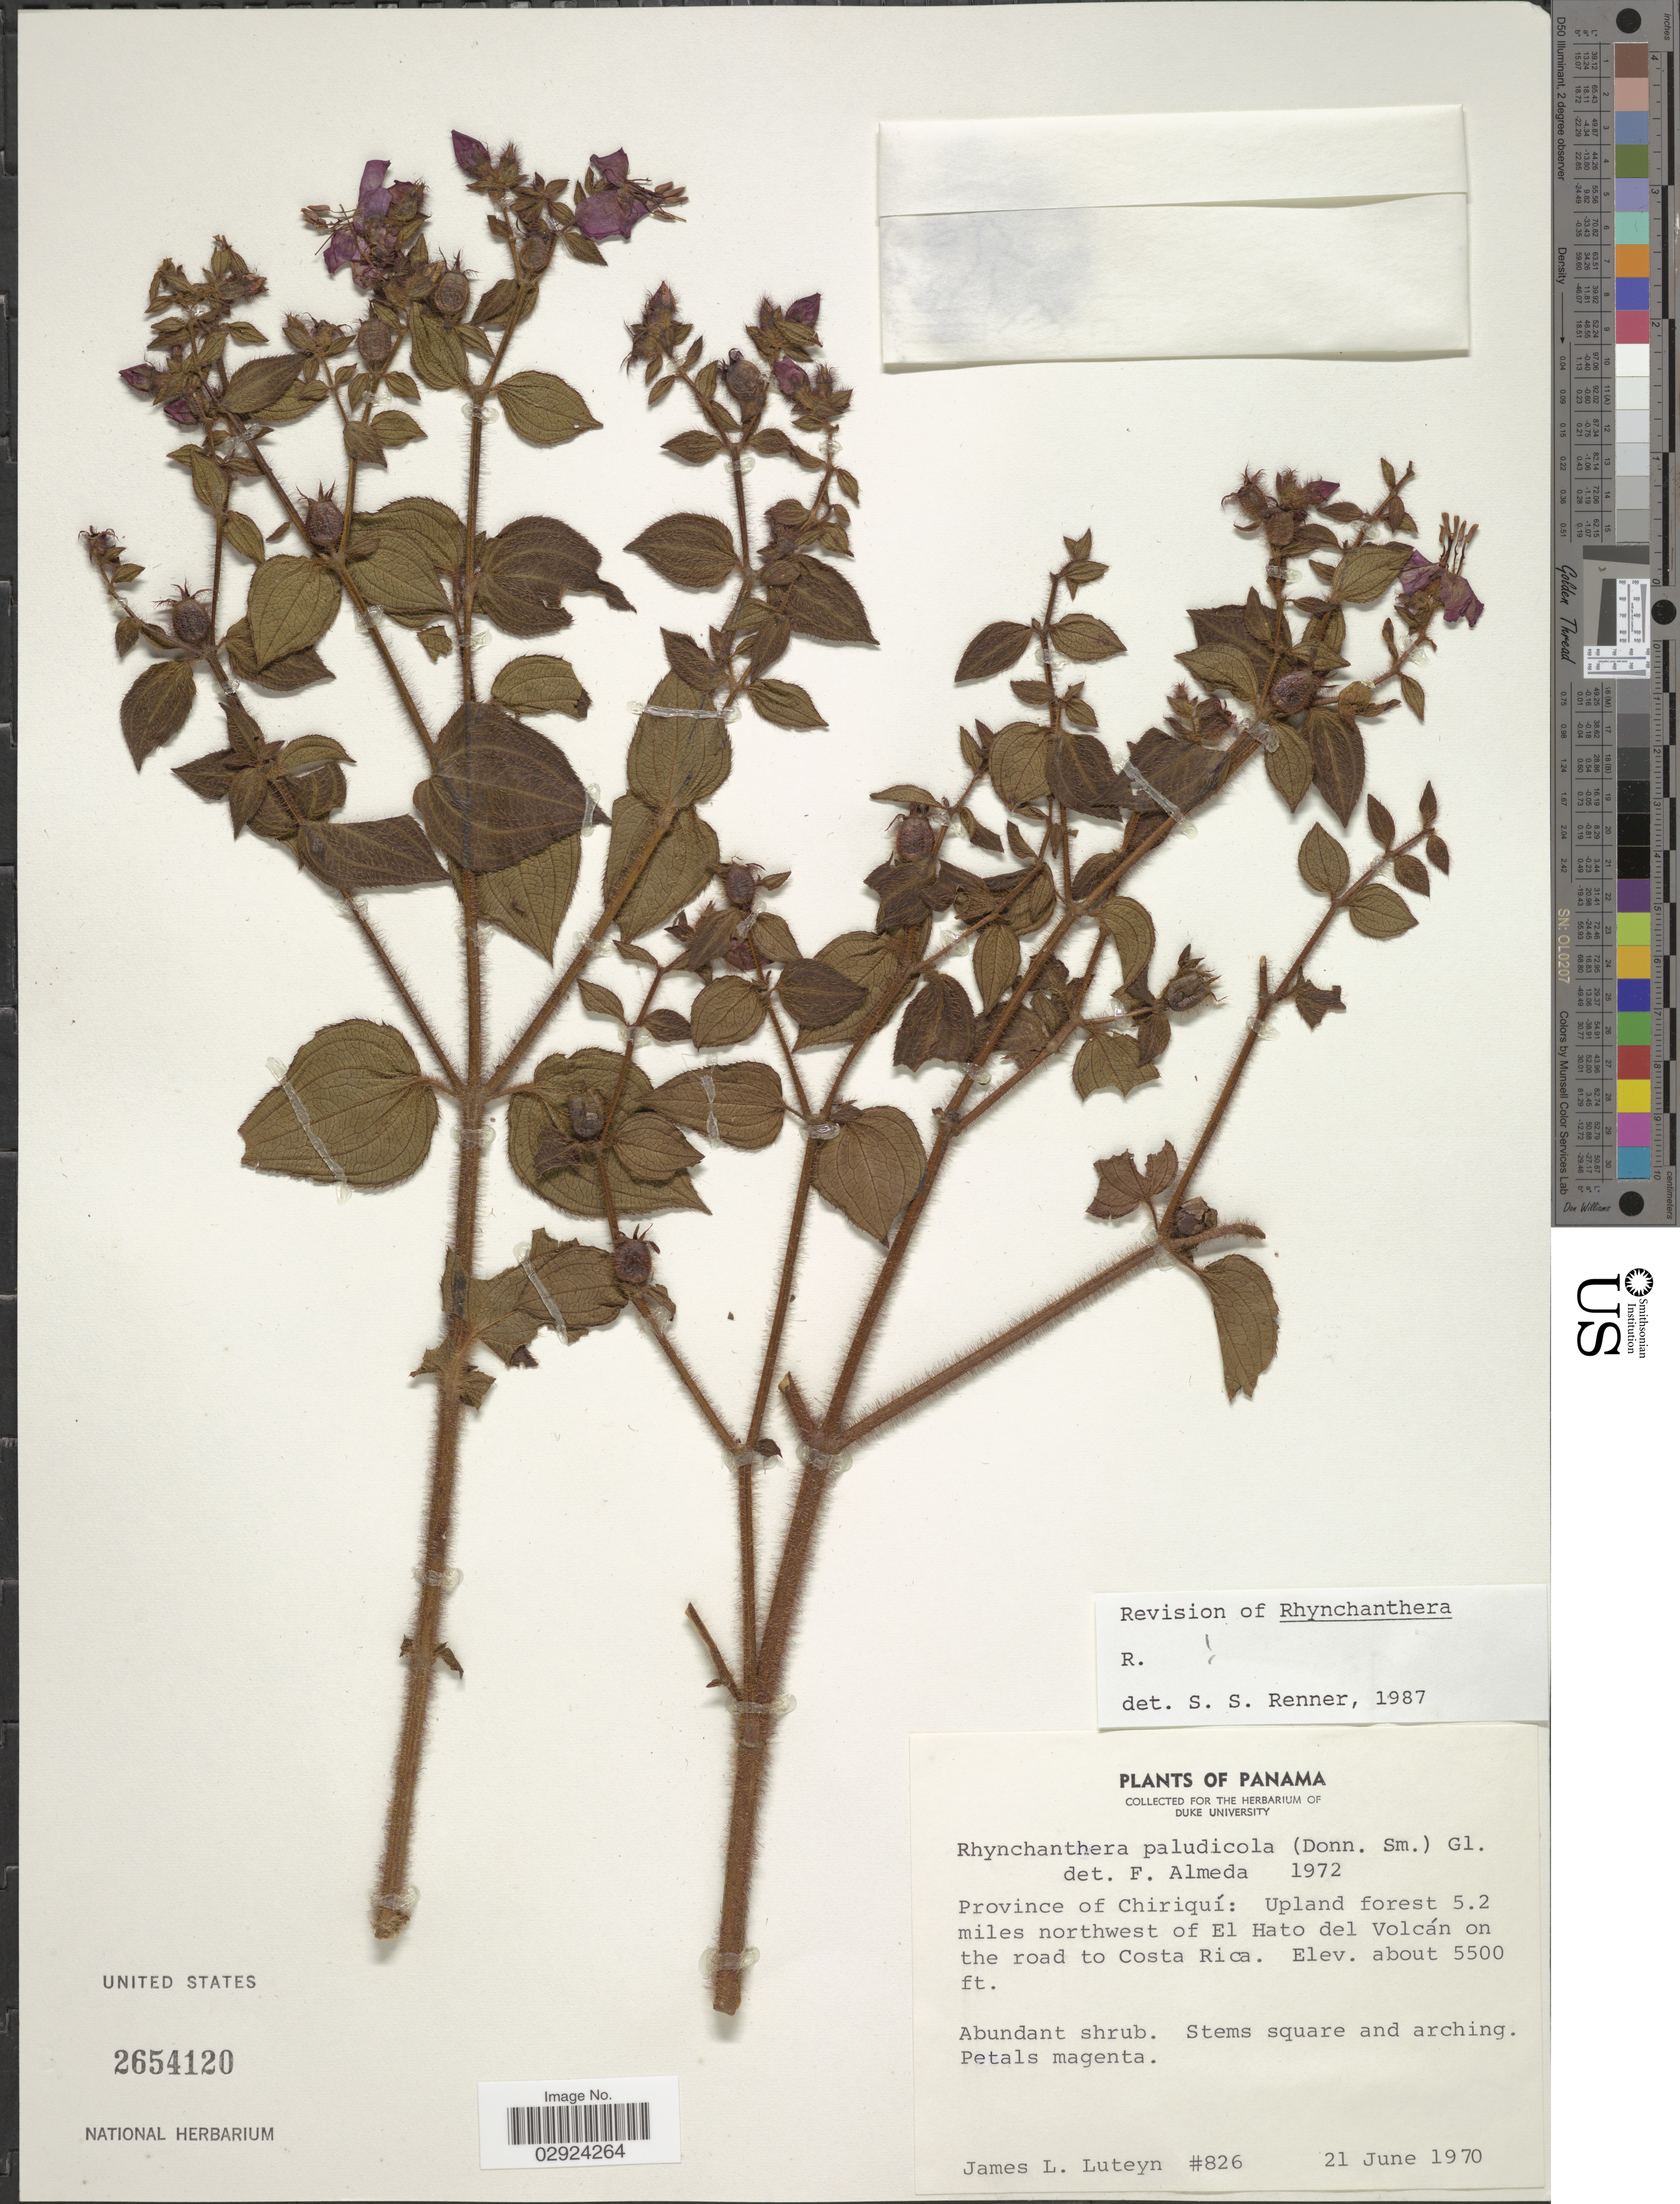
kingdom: Plantae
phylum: Tracheophyta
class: Magnoliopsida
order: Myrtales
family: Melastomataceae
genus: Rhynchanthera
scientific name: Rhynchanthera paludicola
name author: (Donn. Sm.) Gleason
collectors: J. Luteyn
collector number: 826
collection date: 1970-06-21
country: Panama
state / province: Chiriqui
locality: Upland forest 5.2 miles northwest of El Hato del Volcán on the road to Costa Rica.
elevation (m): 1676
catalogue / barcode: US 2654120